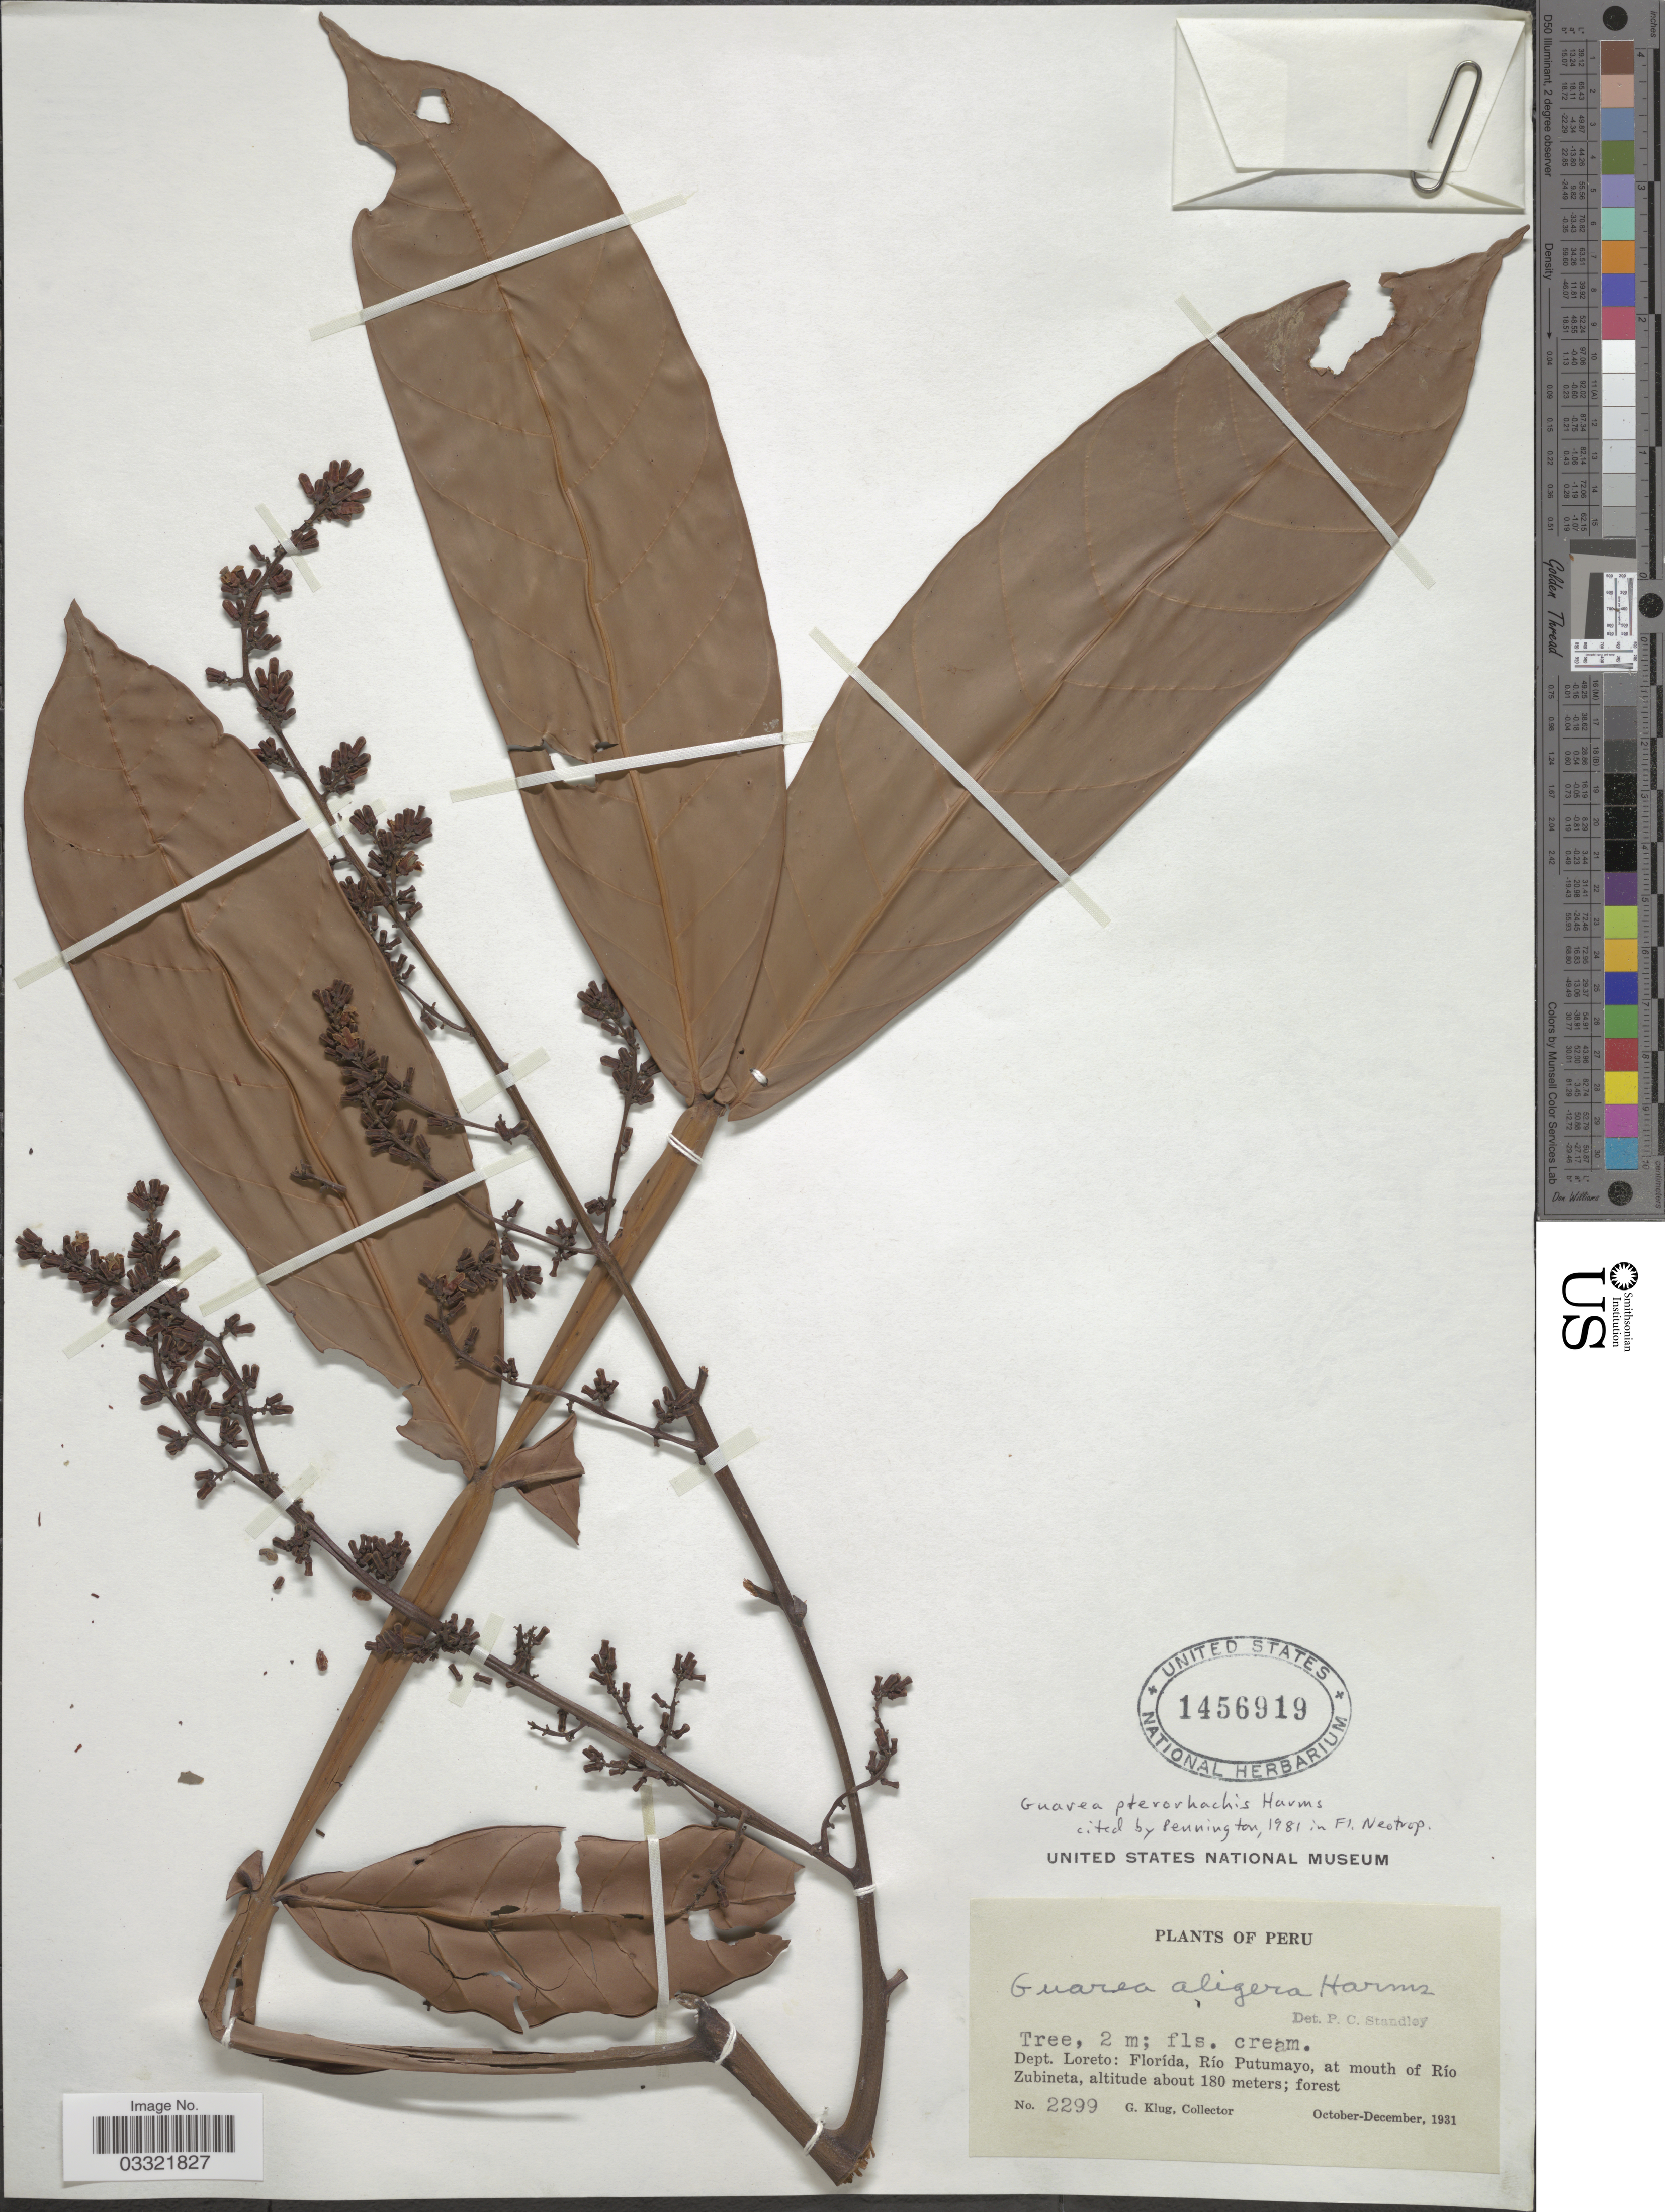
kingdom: Plantae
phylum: Tracheophyta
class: Magnoliopsida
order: Sapindales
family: Meliaceae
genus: Guarea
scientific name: Guarea pterorhachis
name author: Harms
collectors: G. Klug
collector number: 2299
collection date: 1931-10/1931-12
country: Peru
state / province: Loreto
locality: Florída, Río Putumayo, at mouth of Río Zubineta.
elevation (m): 180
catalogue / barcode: US 1456919